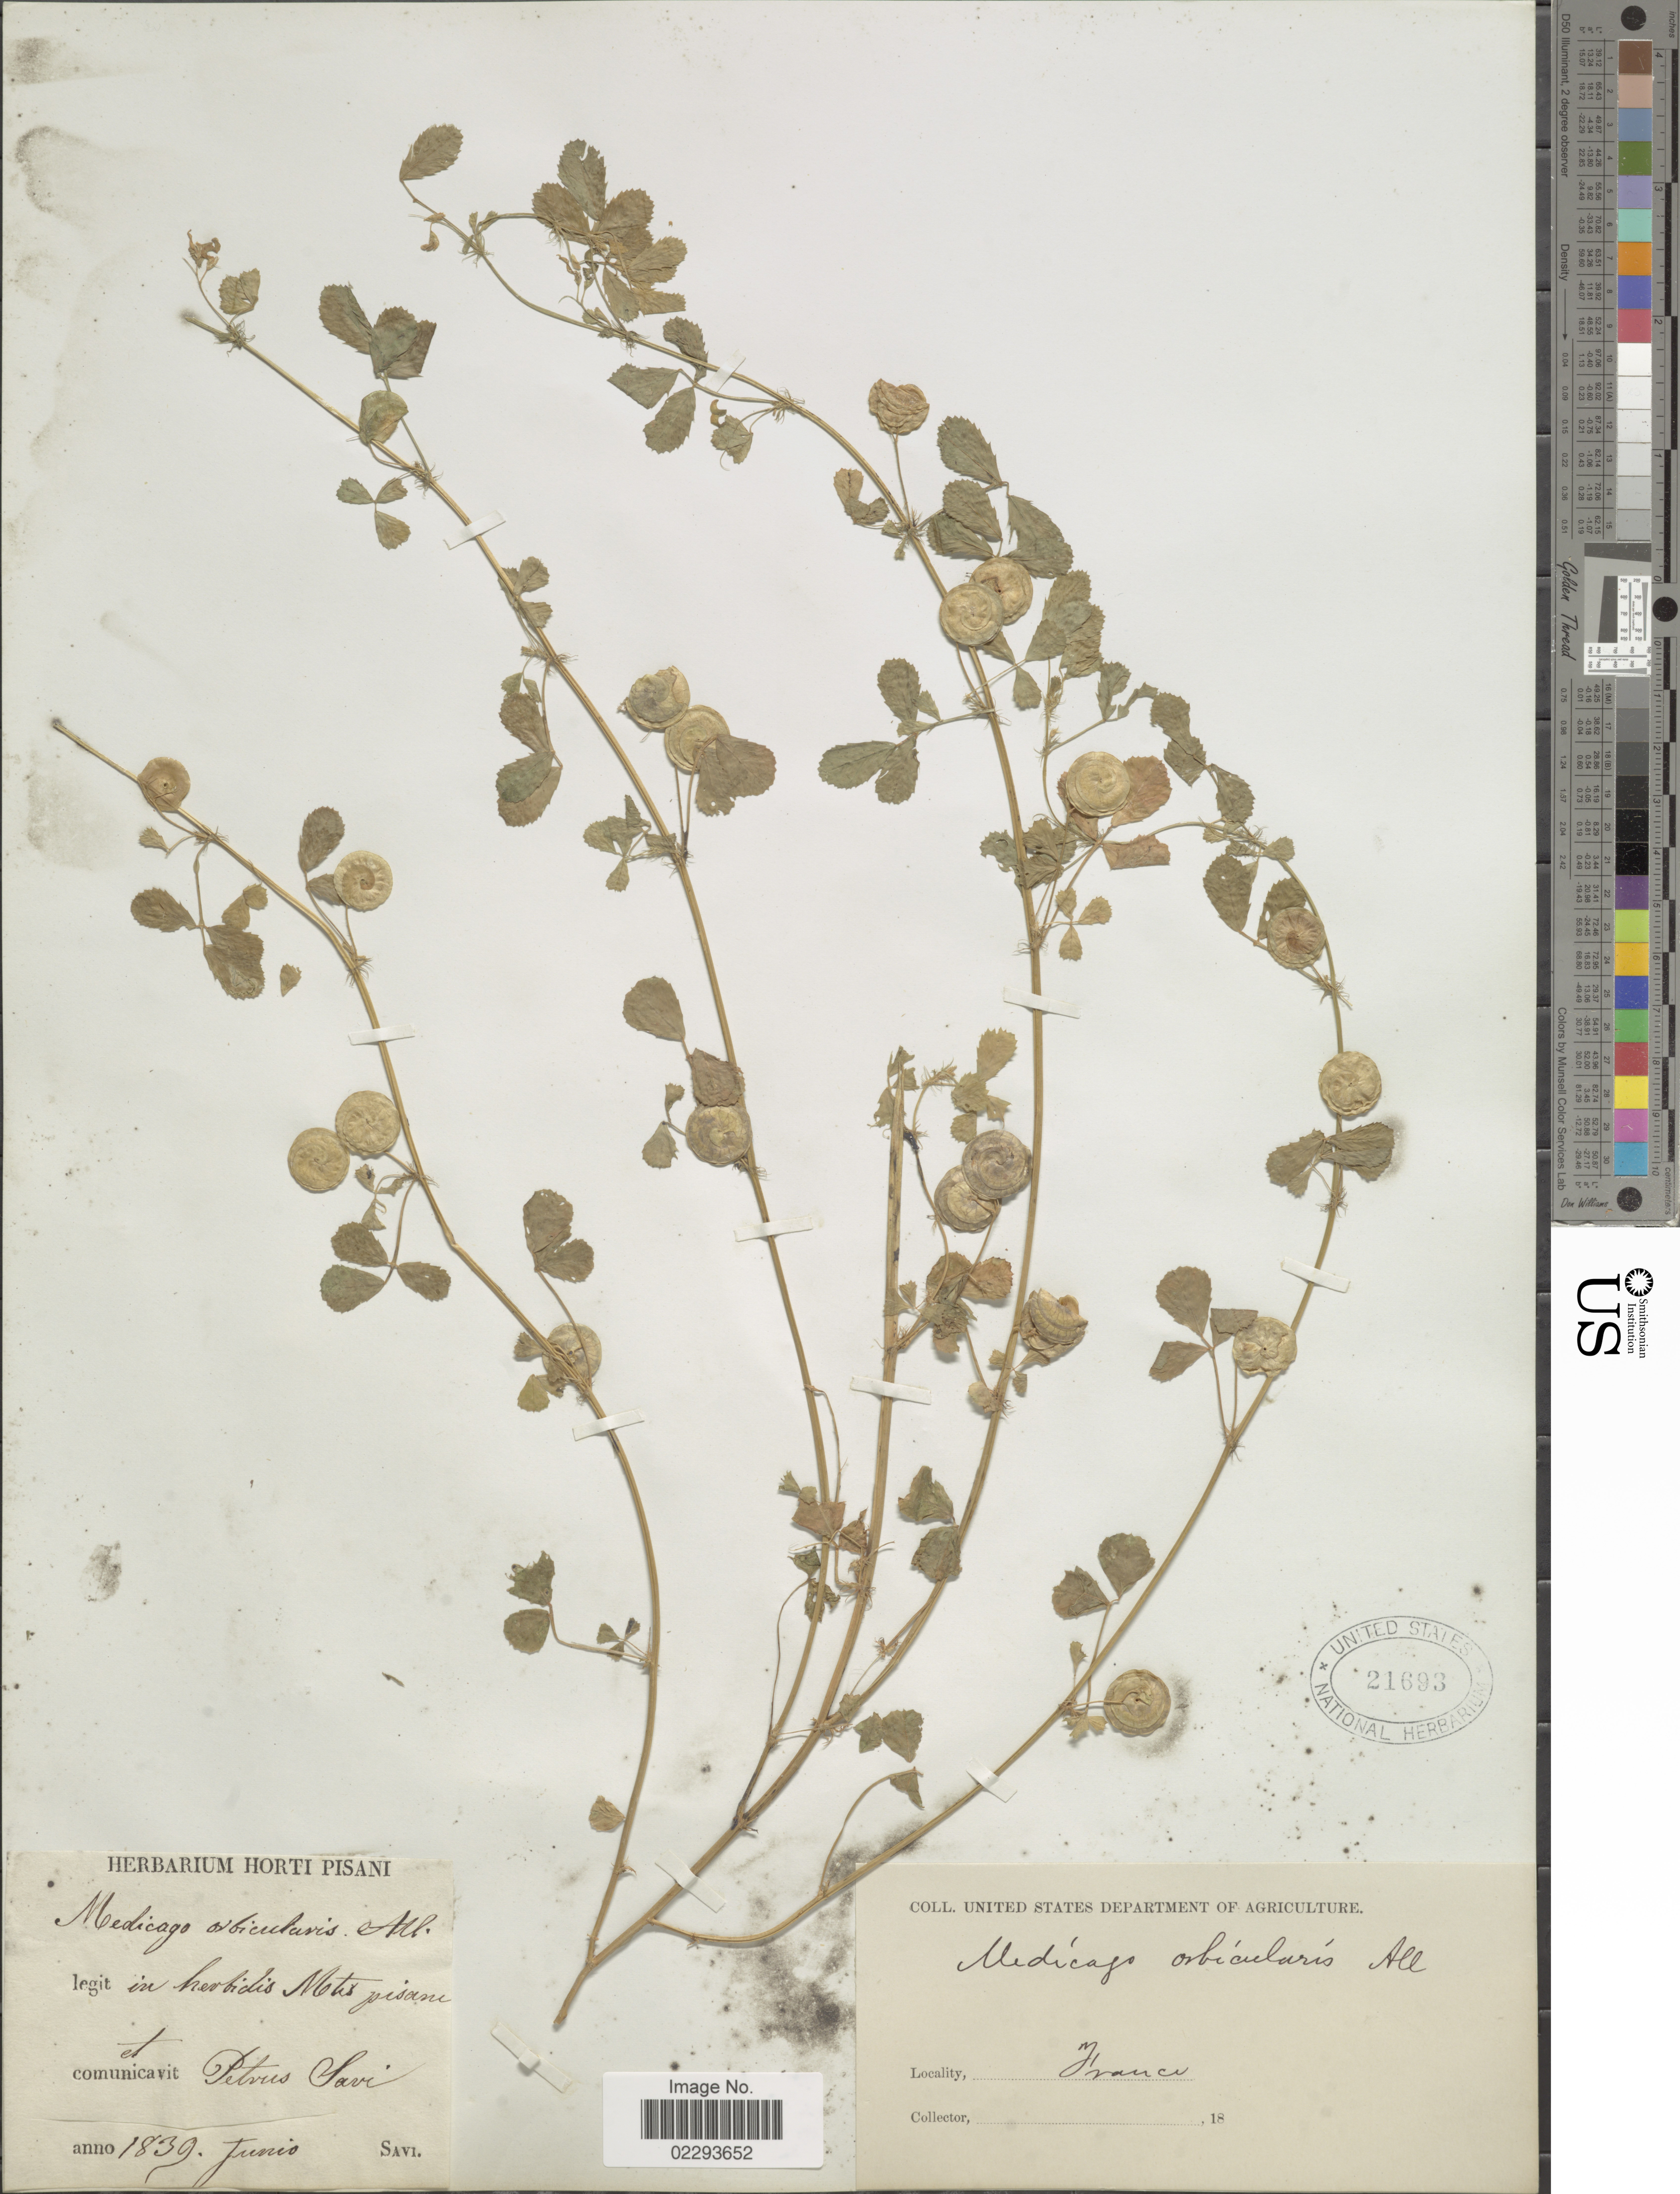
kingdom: Plantae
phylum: Tracheophyta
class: Magnoliopsida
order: Fabales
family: Fabaceae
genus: Medicago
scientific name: Medicago orbicularis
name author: (L.) Bartal.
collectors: United States Department of Agriculture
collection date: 1839-06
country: France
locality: In herbidis Mts pisani, [interpreted] France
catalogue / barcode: US 21693